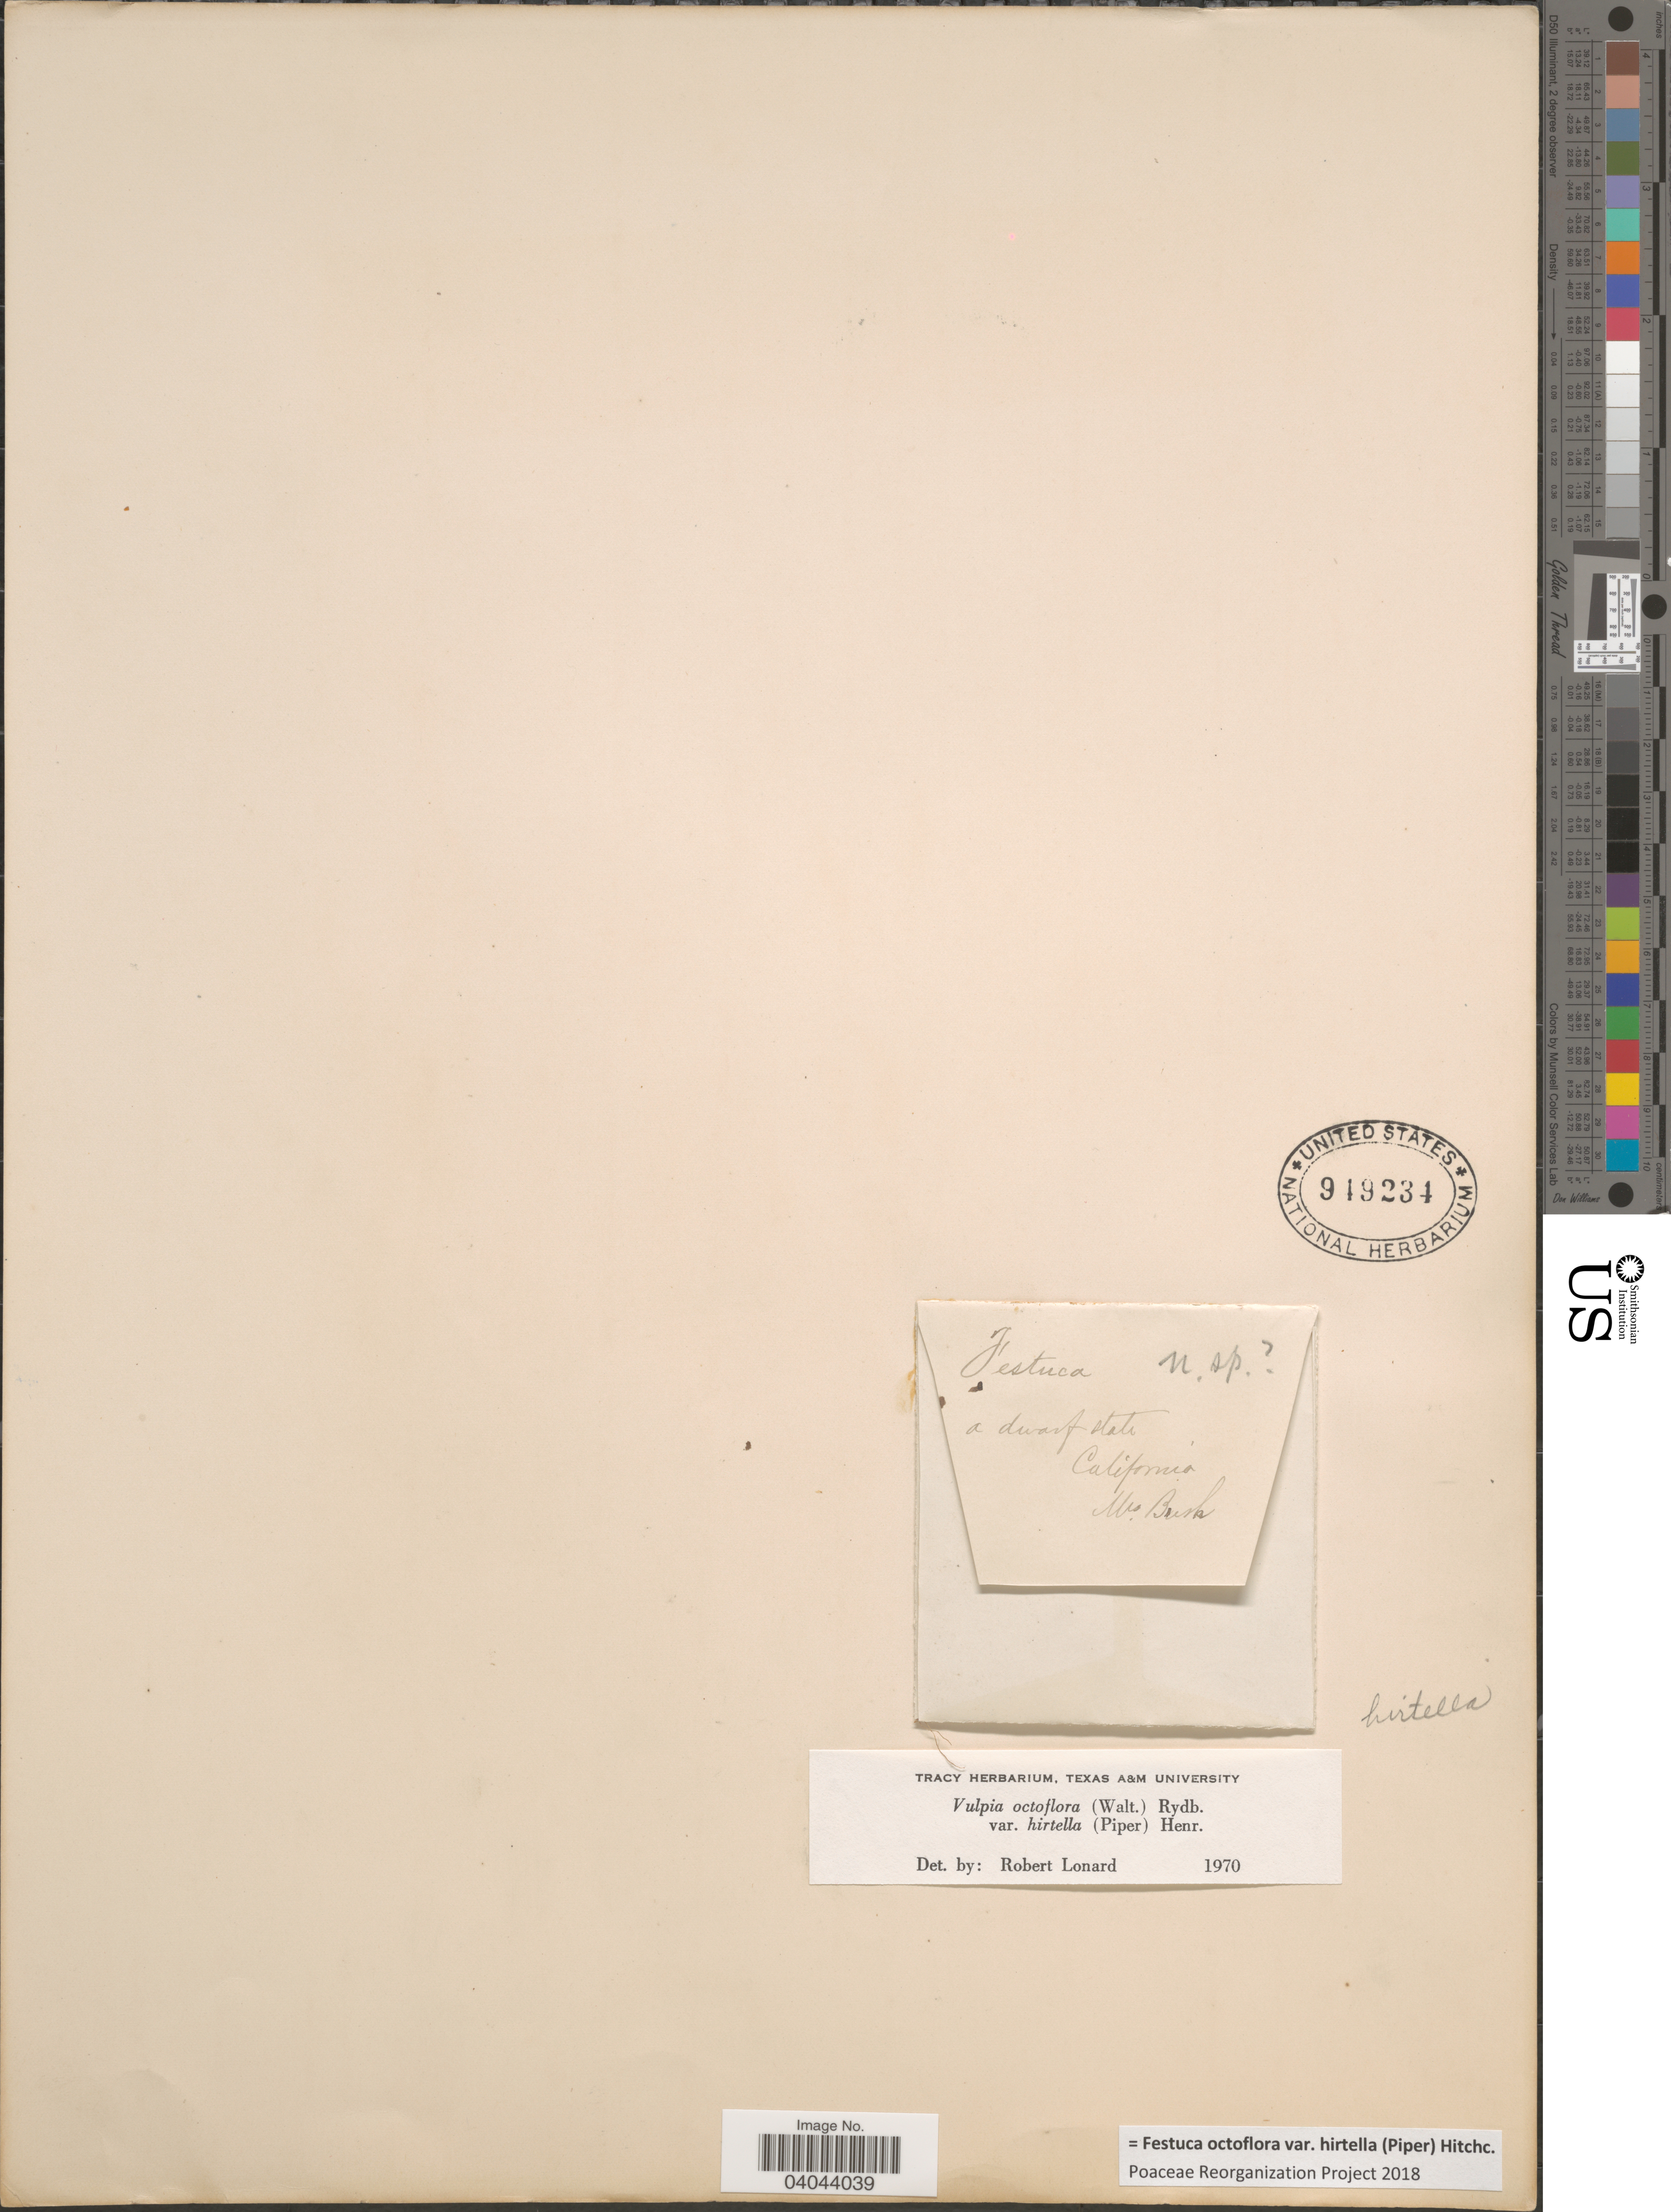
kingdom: Plantae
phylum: Tracheophyta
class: Liliopsida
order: Poales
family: Poaceae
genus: Festuca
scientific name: Festuca octoflora var. hirtella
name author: Piper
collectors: Bush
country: United States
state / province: California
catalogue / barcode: US 949234